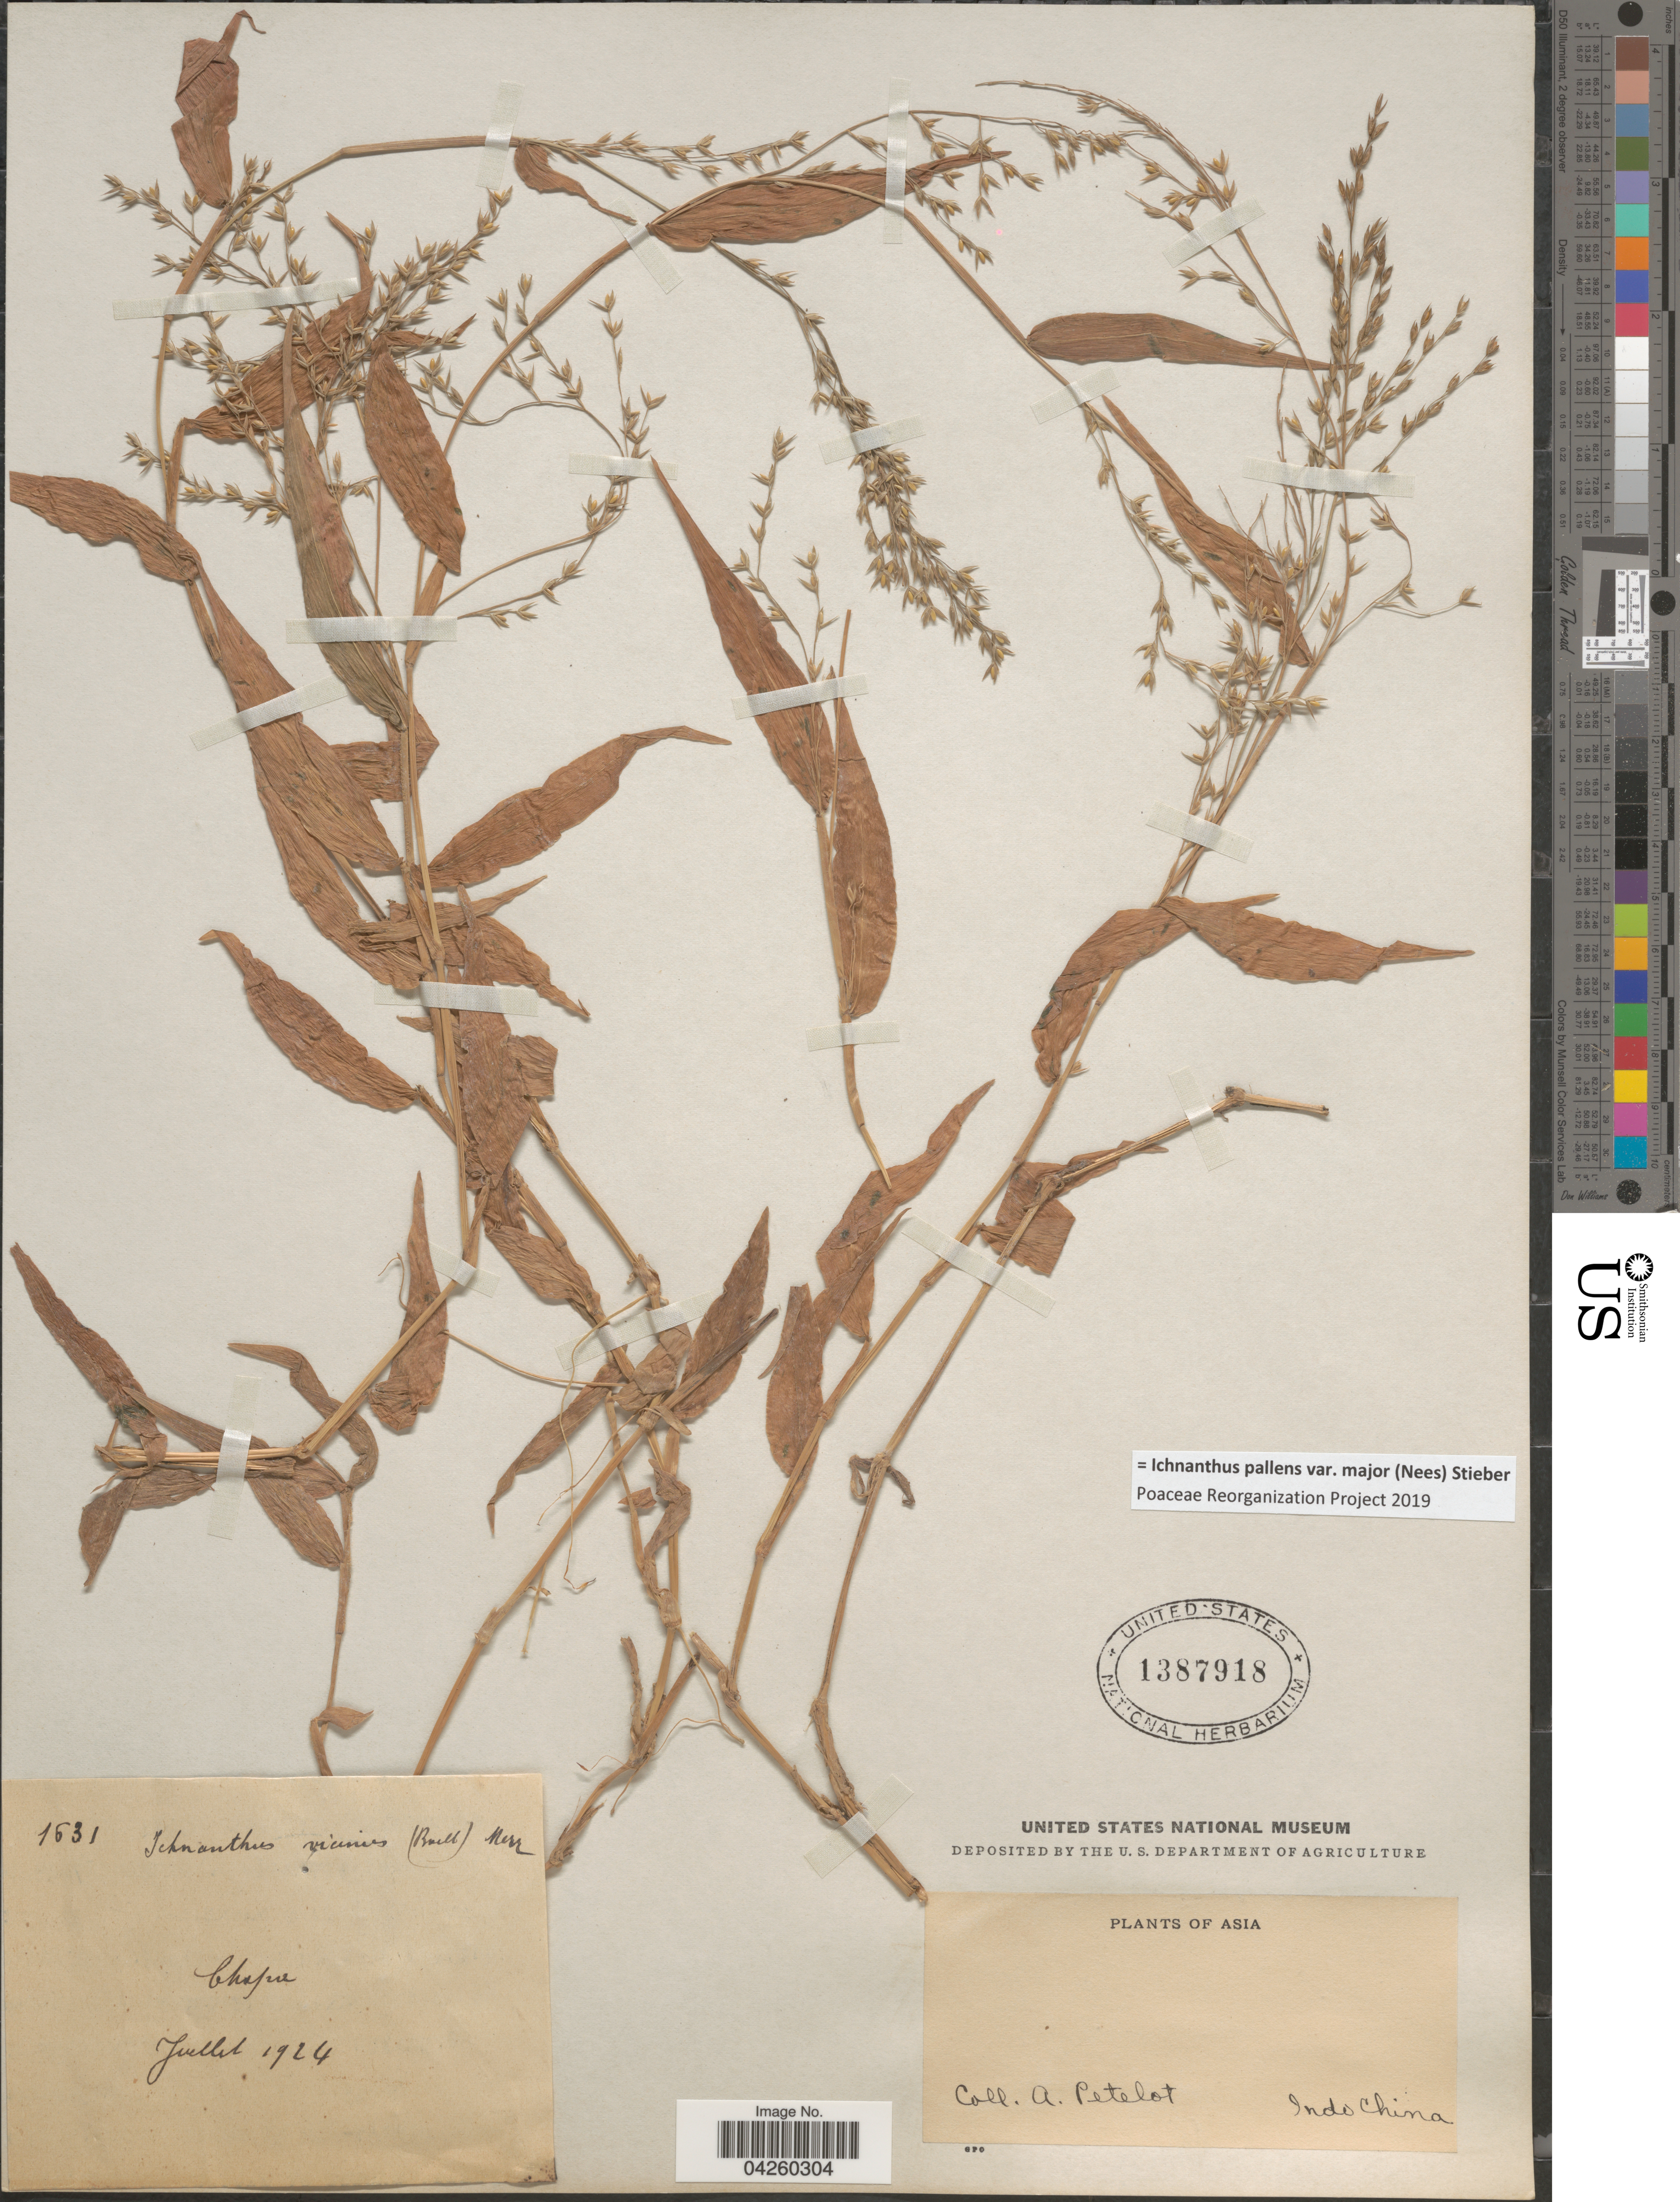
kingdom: Plantae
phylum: Tracheophyta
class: Liliopsida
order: Poales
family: Poaceae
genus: Ichnanthus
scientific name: Ichnanthus pallens var. major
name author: (Nees) Stieber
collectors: A. Petelot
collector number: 1531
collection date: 1924-07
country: Vietnam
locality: Chapa. Asia. Indo China.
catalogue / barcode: US 1387918